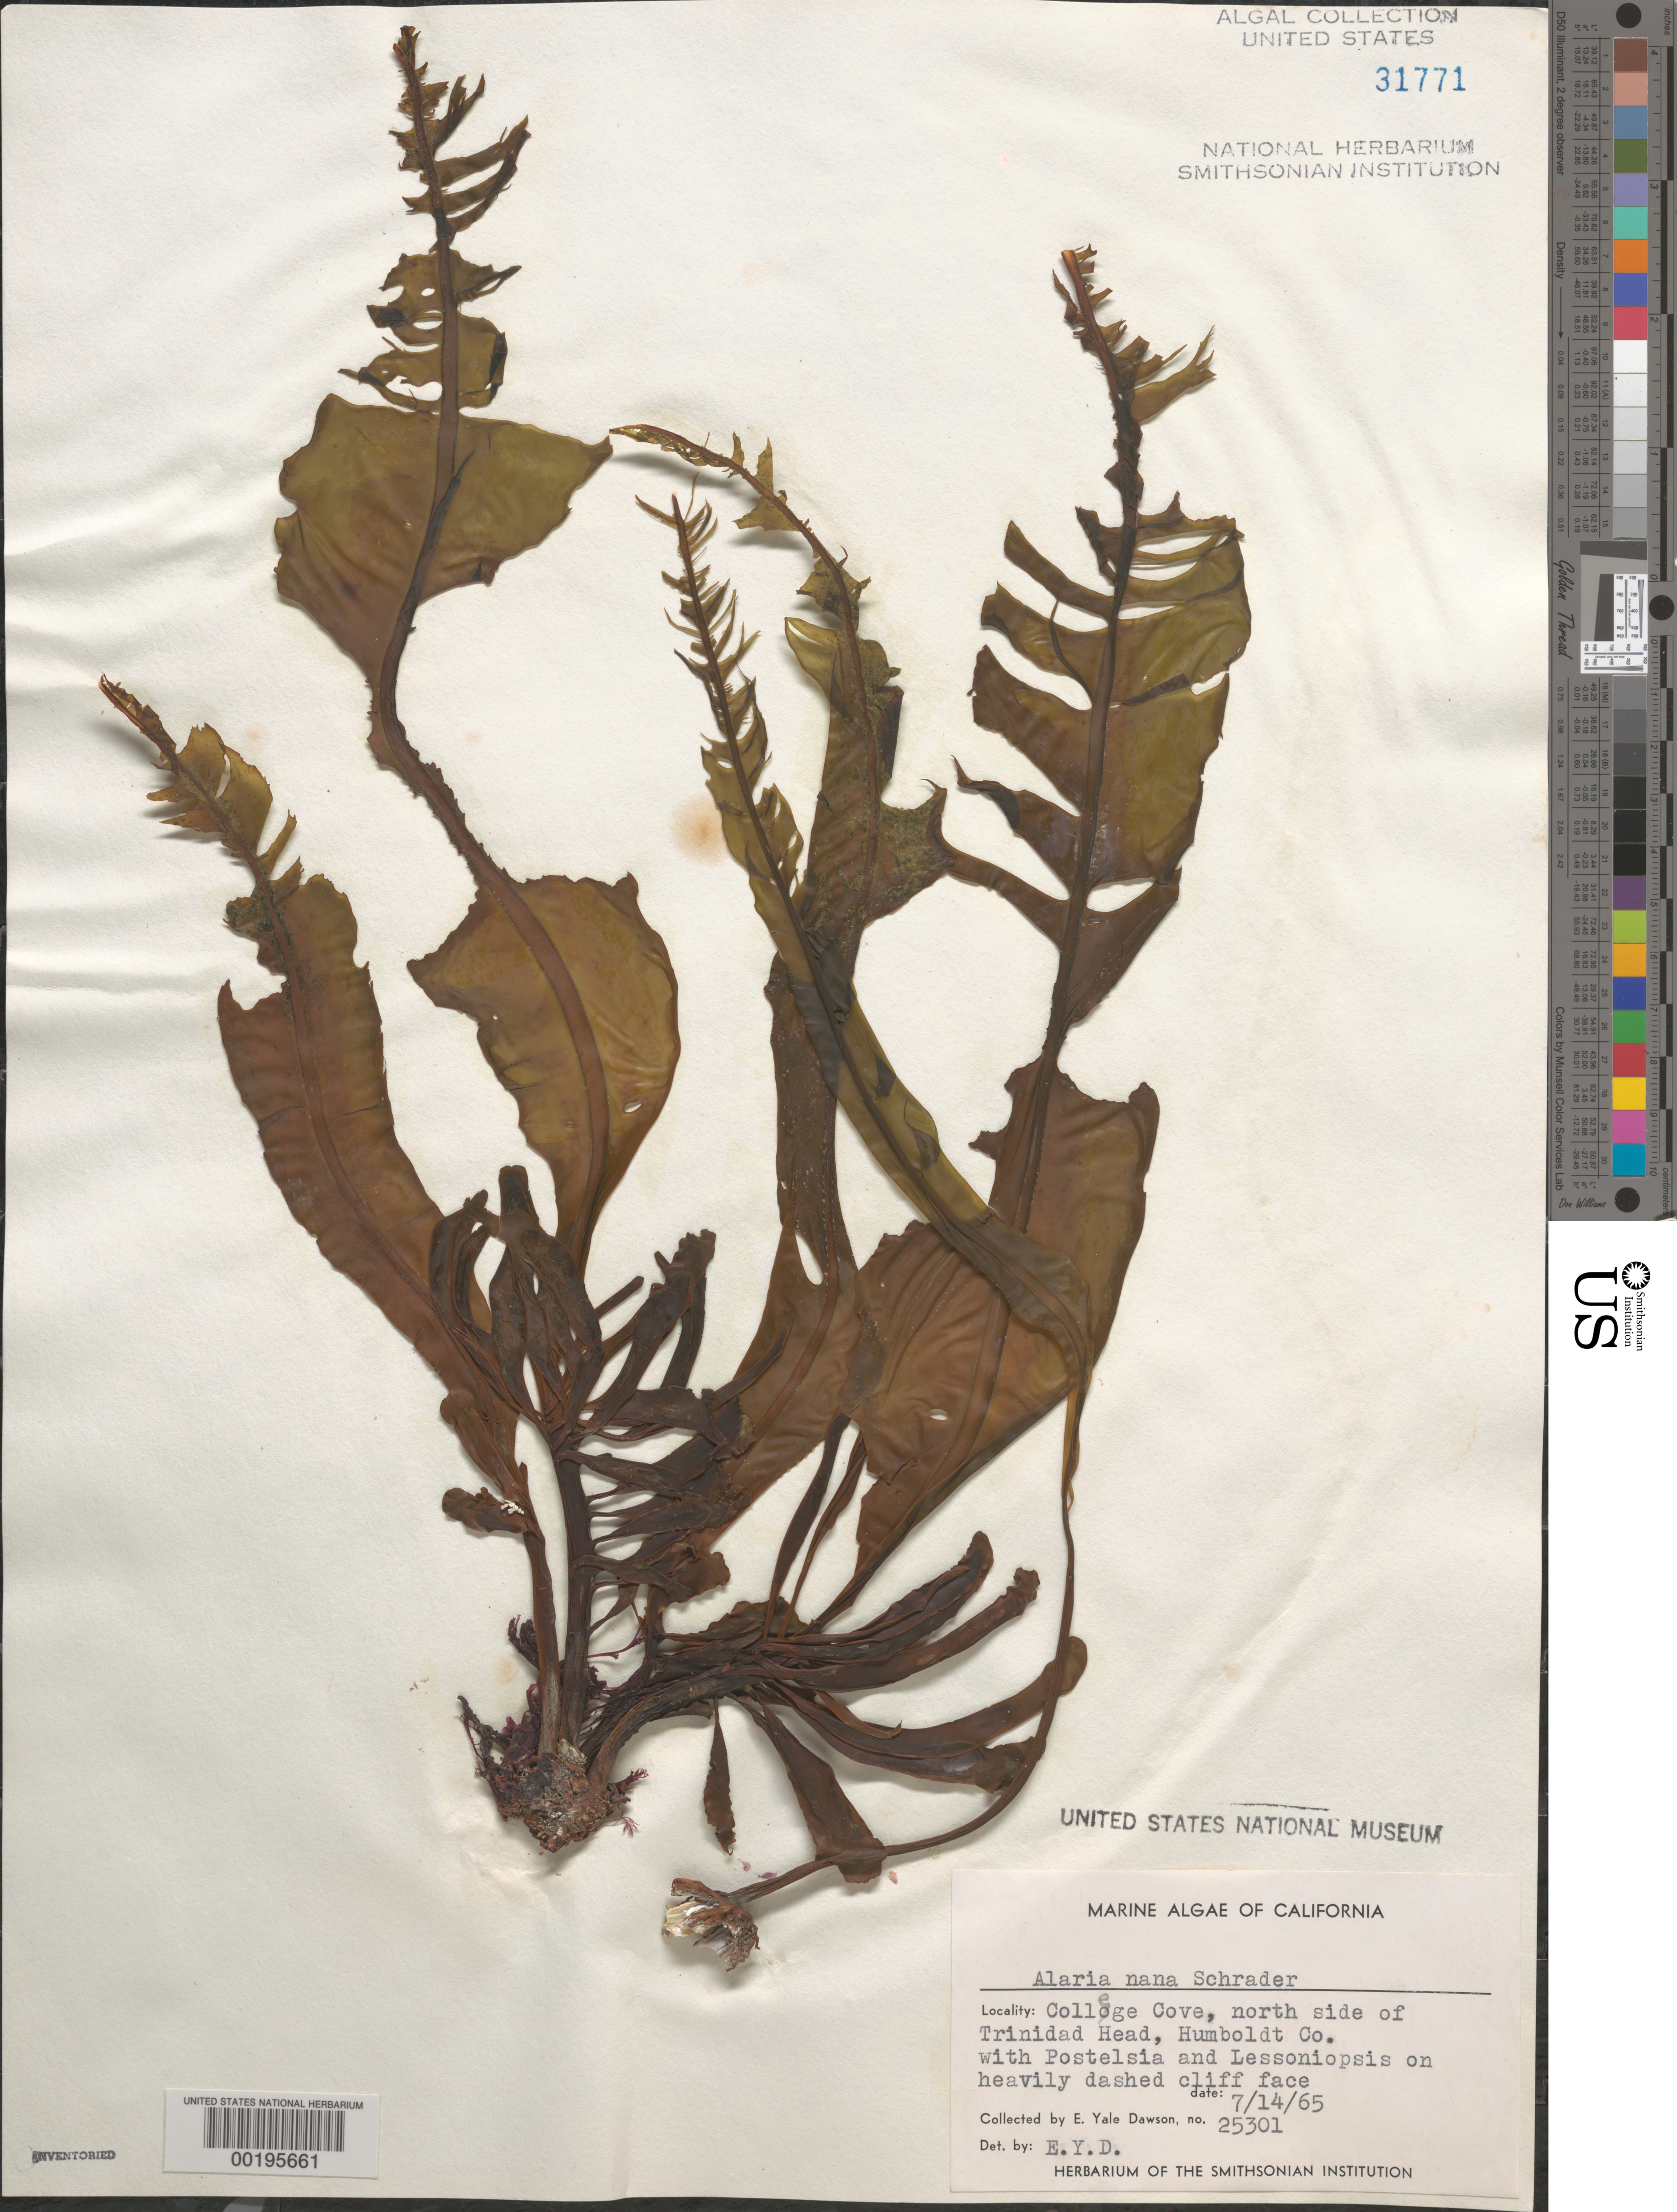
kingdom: Chromista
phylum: Ochrophyta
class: Phaeophyceae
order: Laminariales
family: Alariaceae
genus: Alaria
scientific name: Alaria marginata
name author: Postels & Rupr.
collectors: E. Y. Dawson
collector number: EYD 25301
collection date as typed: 14 Jul 1965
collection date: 1965-07-14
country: United States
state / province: California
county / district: Humboldt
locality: College Cove, north side of Trinidad Head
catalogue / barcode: US 31771